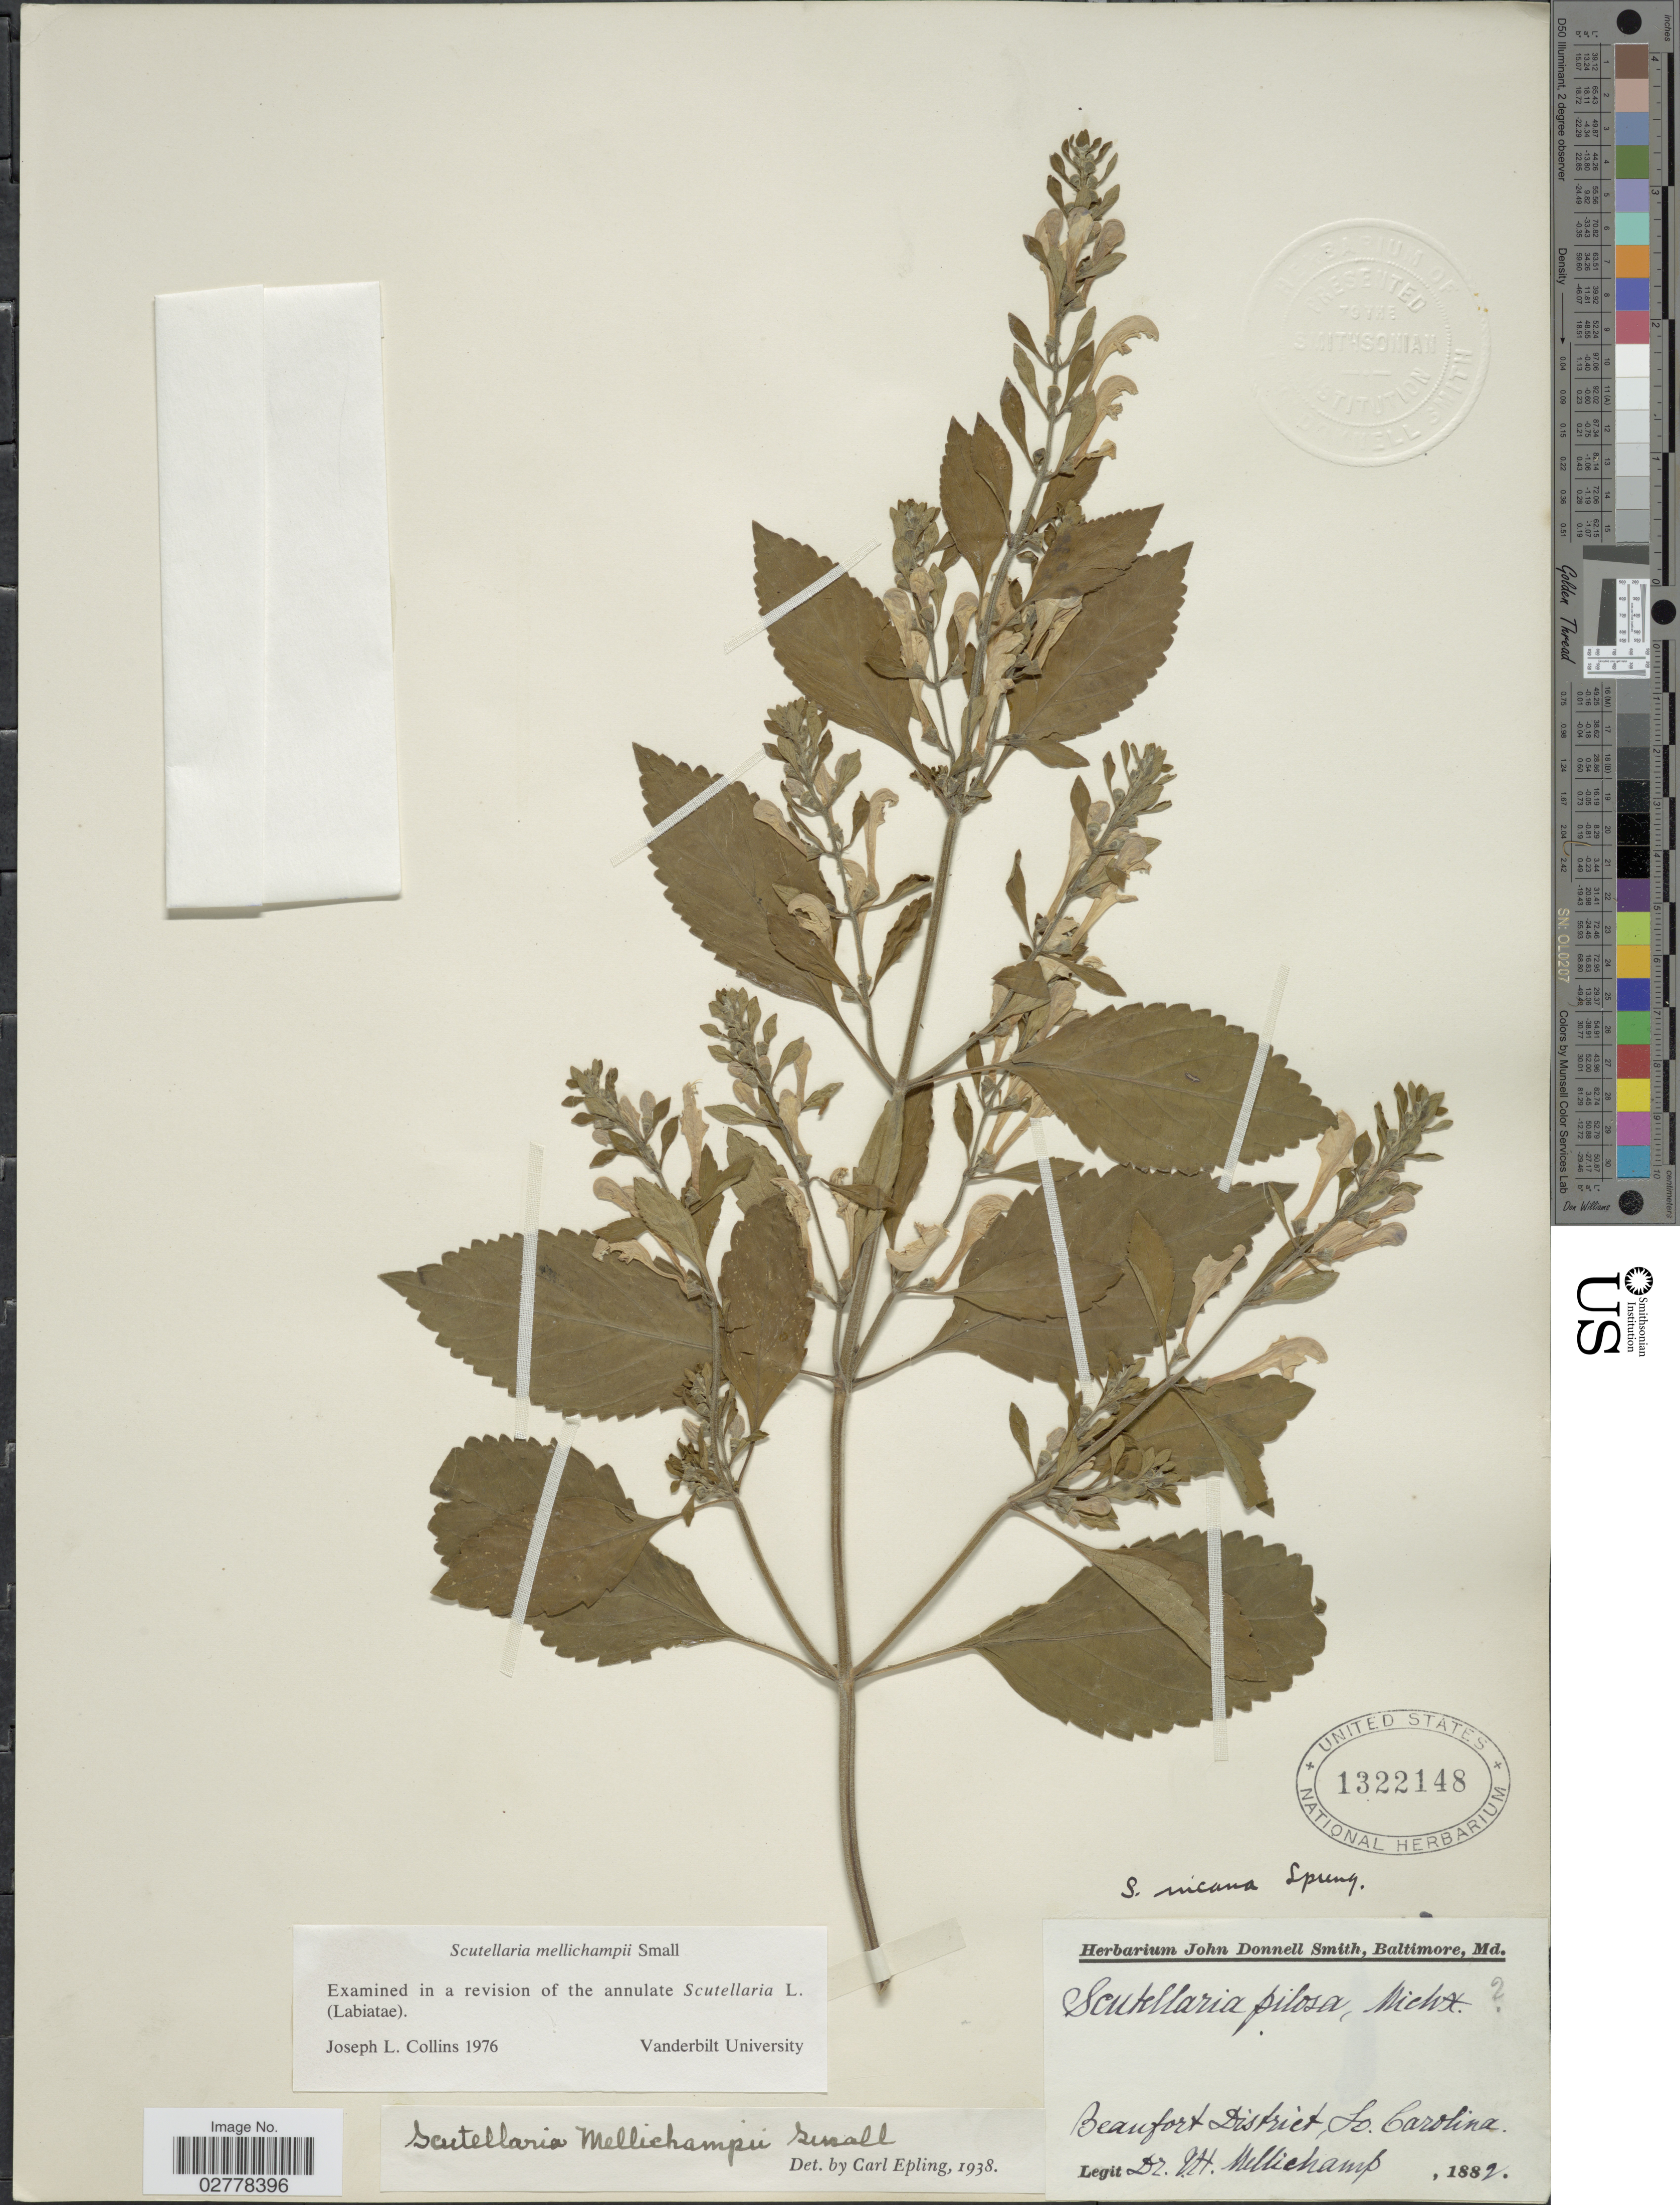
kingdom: Plantae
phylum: Tracheophyta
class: Magnoliopsida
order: Lamiales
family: Lamiaceae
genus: Scutellaria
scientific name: Scutellaria mellichampii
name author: Small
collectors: Q. Mellichamp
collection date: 1882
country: United States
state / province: South Carolina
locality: Beaufort District.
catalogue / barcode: US 1322148